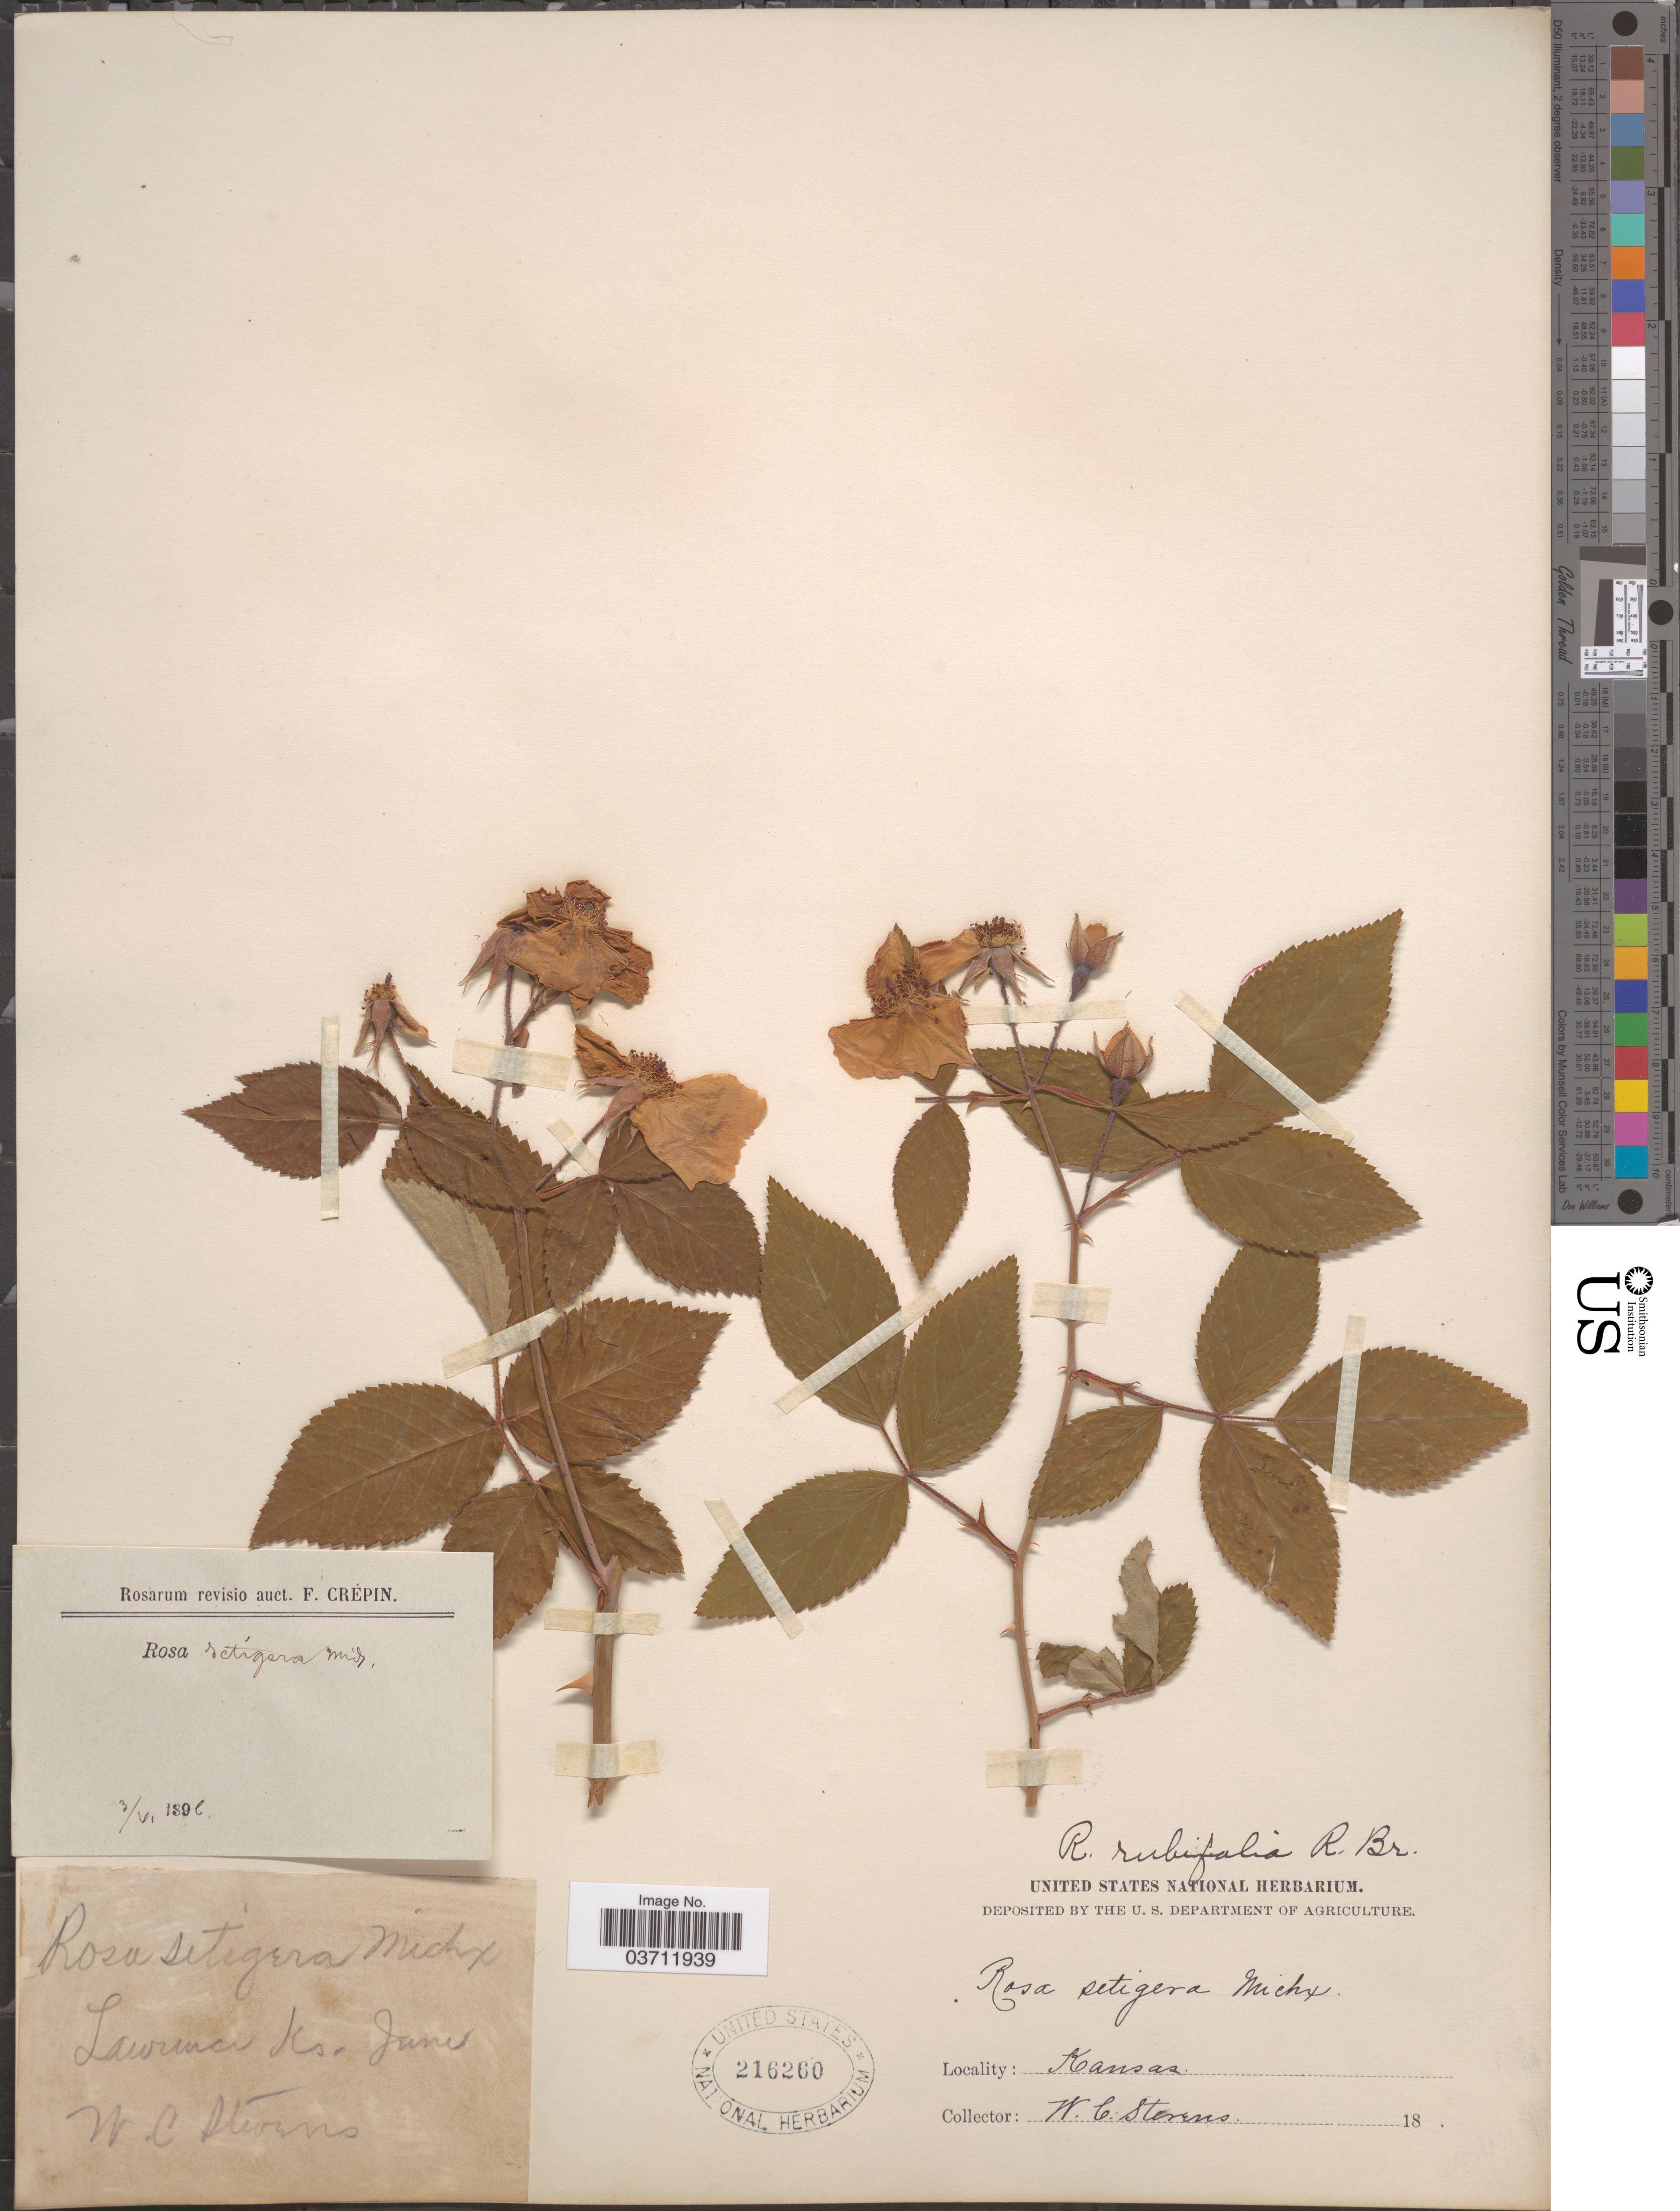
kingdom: Plantae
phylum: Tracheophyta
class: Magnoliopsida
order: Rosales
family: Rosaceae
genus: Rosa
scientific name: Rosa rubifolia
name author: R. Br.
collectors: W. C. Stevens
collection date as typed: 18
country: United States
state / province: Kansas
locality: Lawrence Ks.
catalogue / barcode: US 216260